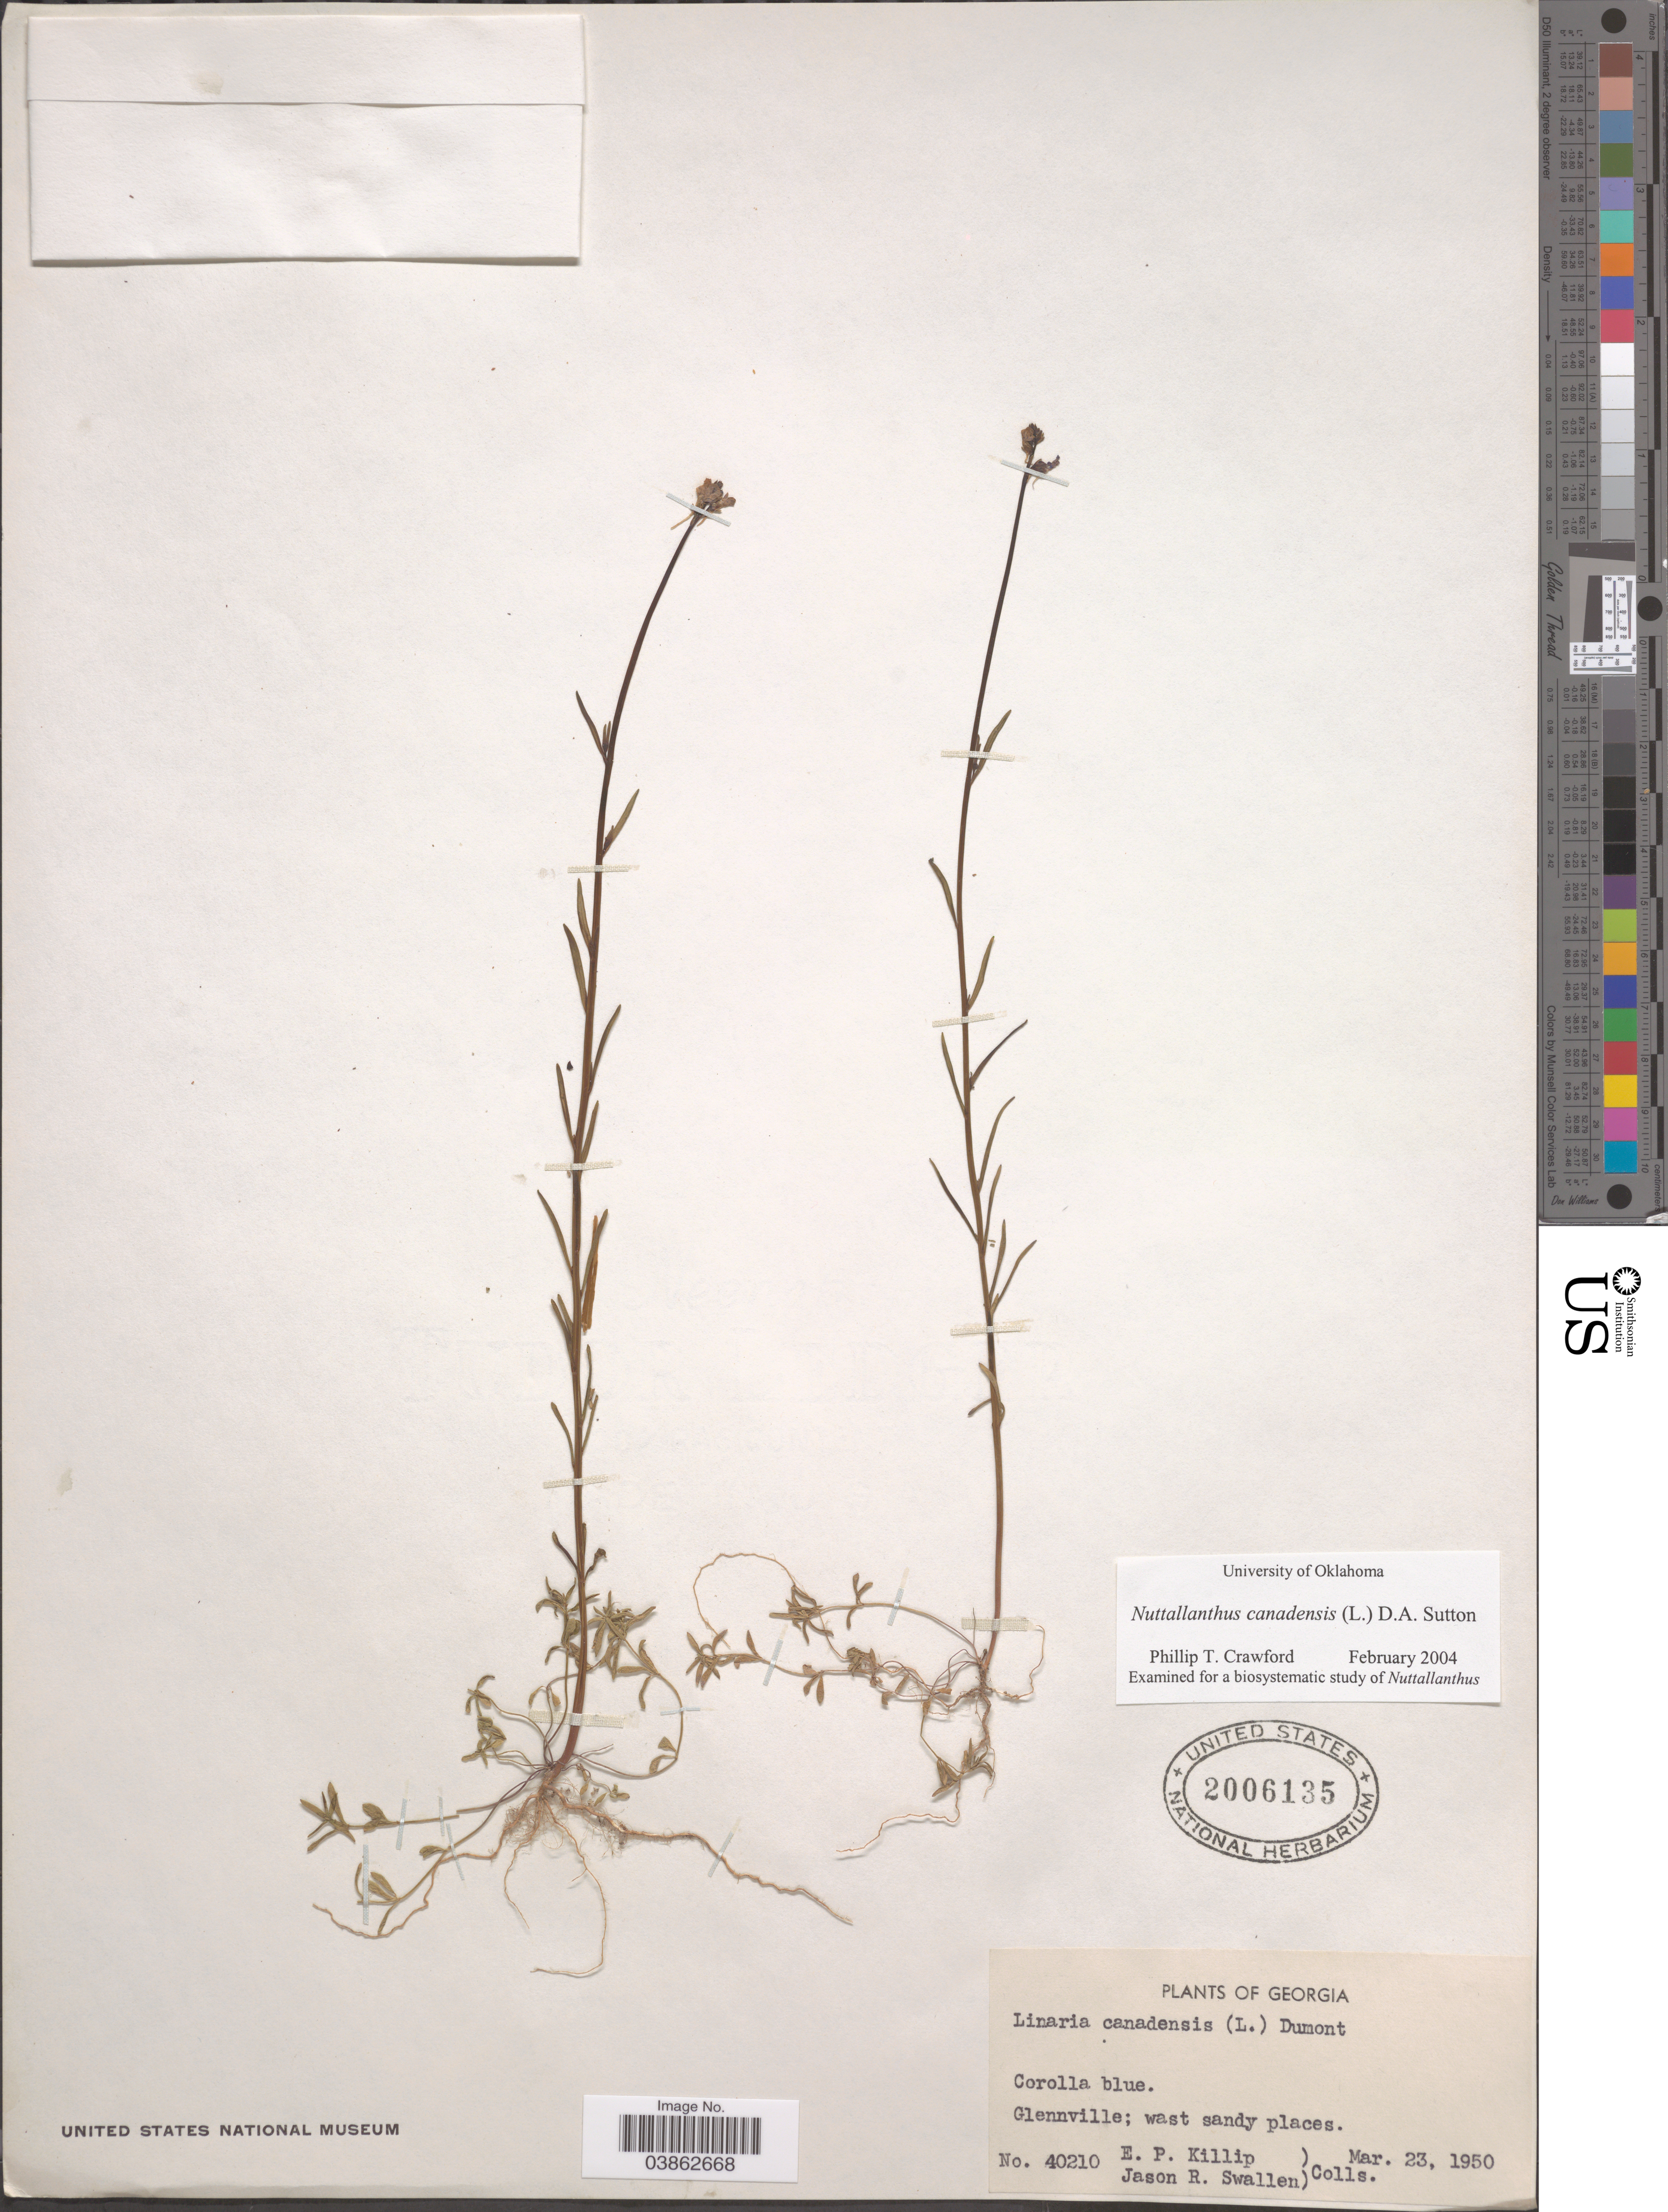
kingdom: Plantae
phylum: Tracheophyta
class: Magnoliopsida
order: Lamiales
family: Plantaginaceae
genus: Linaria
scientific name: Linaria canadensis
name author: (L.) Dum. Cours.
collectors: E. P. Killip & J. R. Swallen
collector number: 40210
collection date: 1950-03-23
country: United States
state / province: Georgia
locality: Glennville.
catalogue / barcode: US 2006135